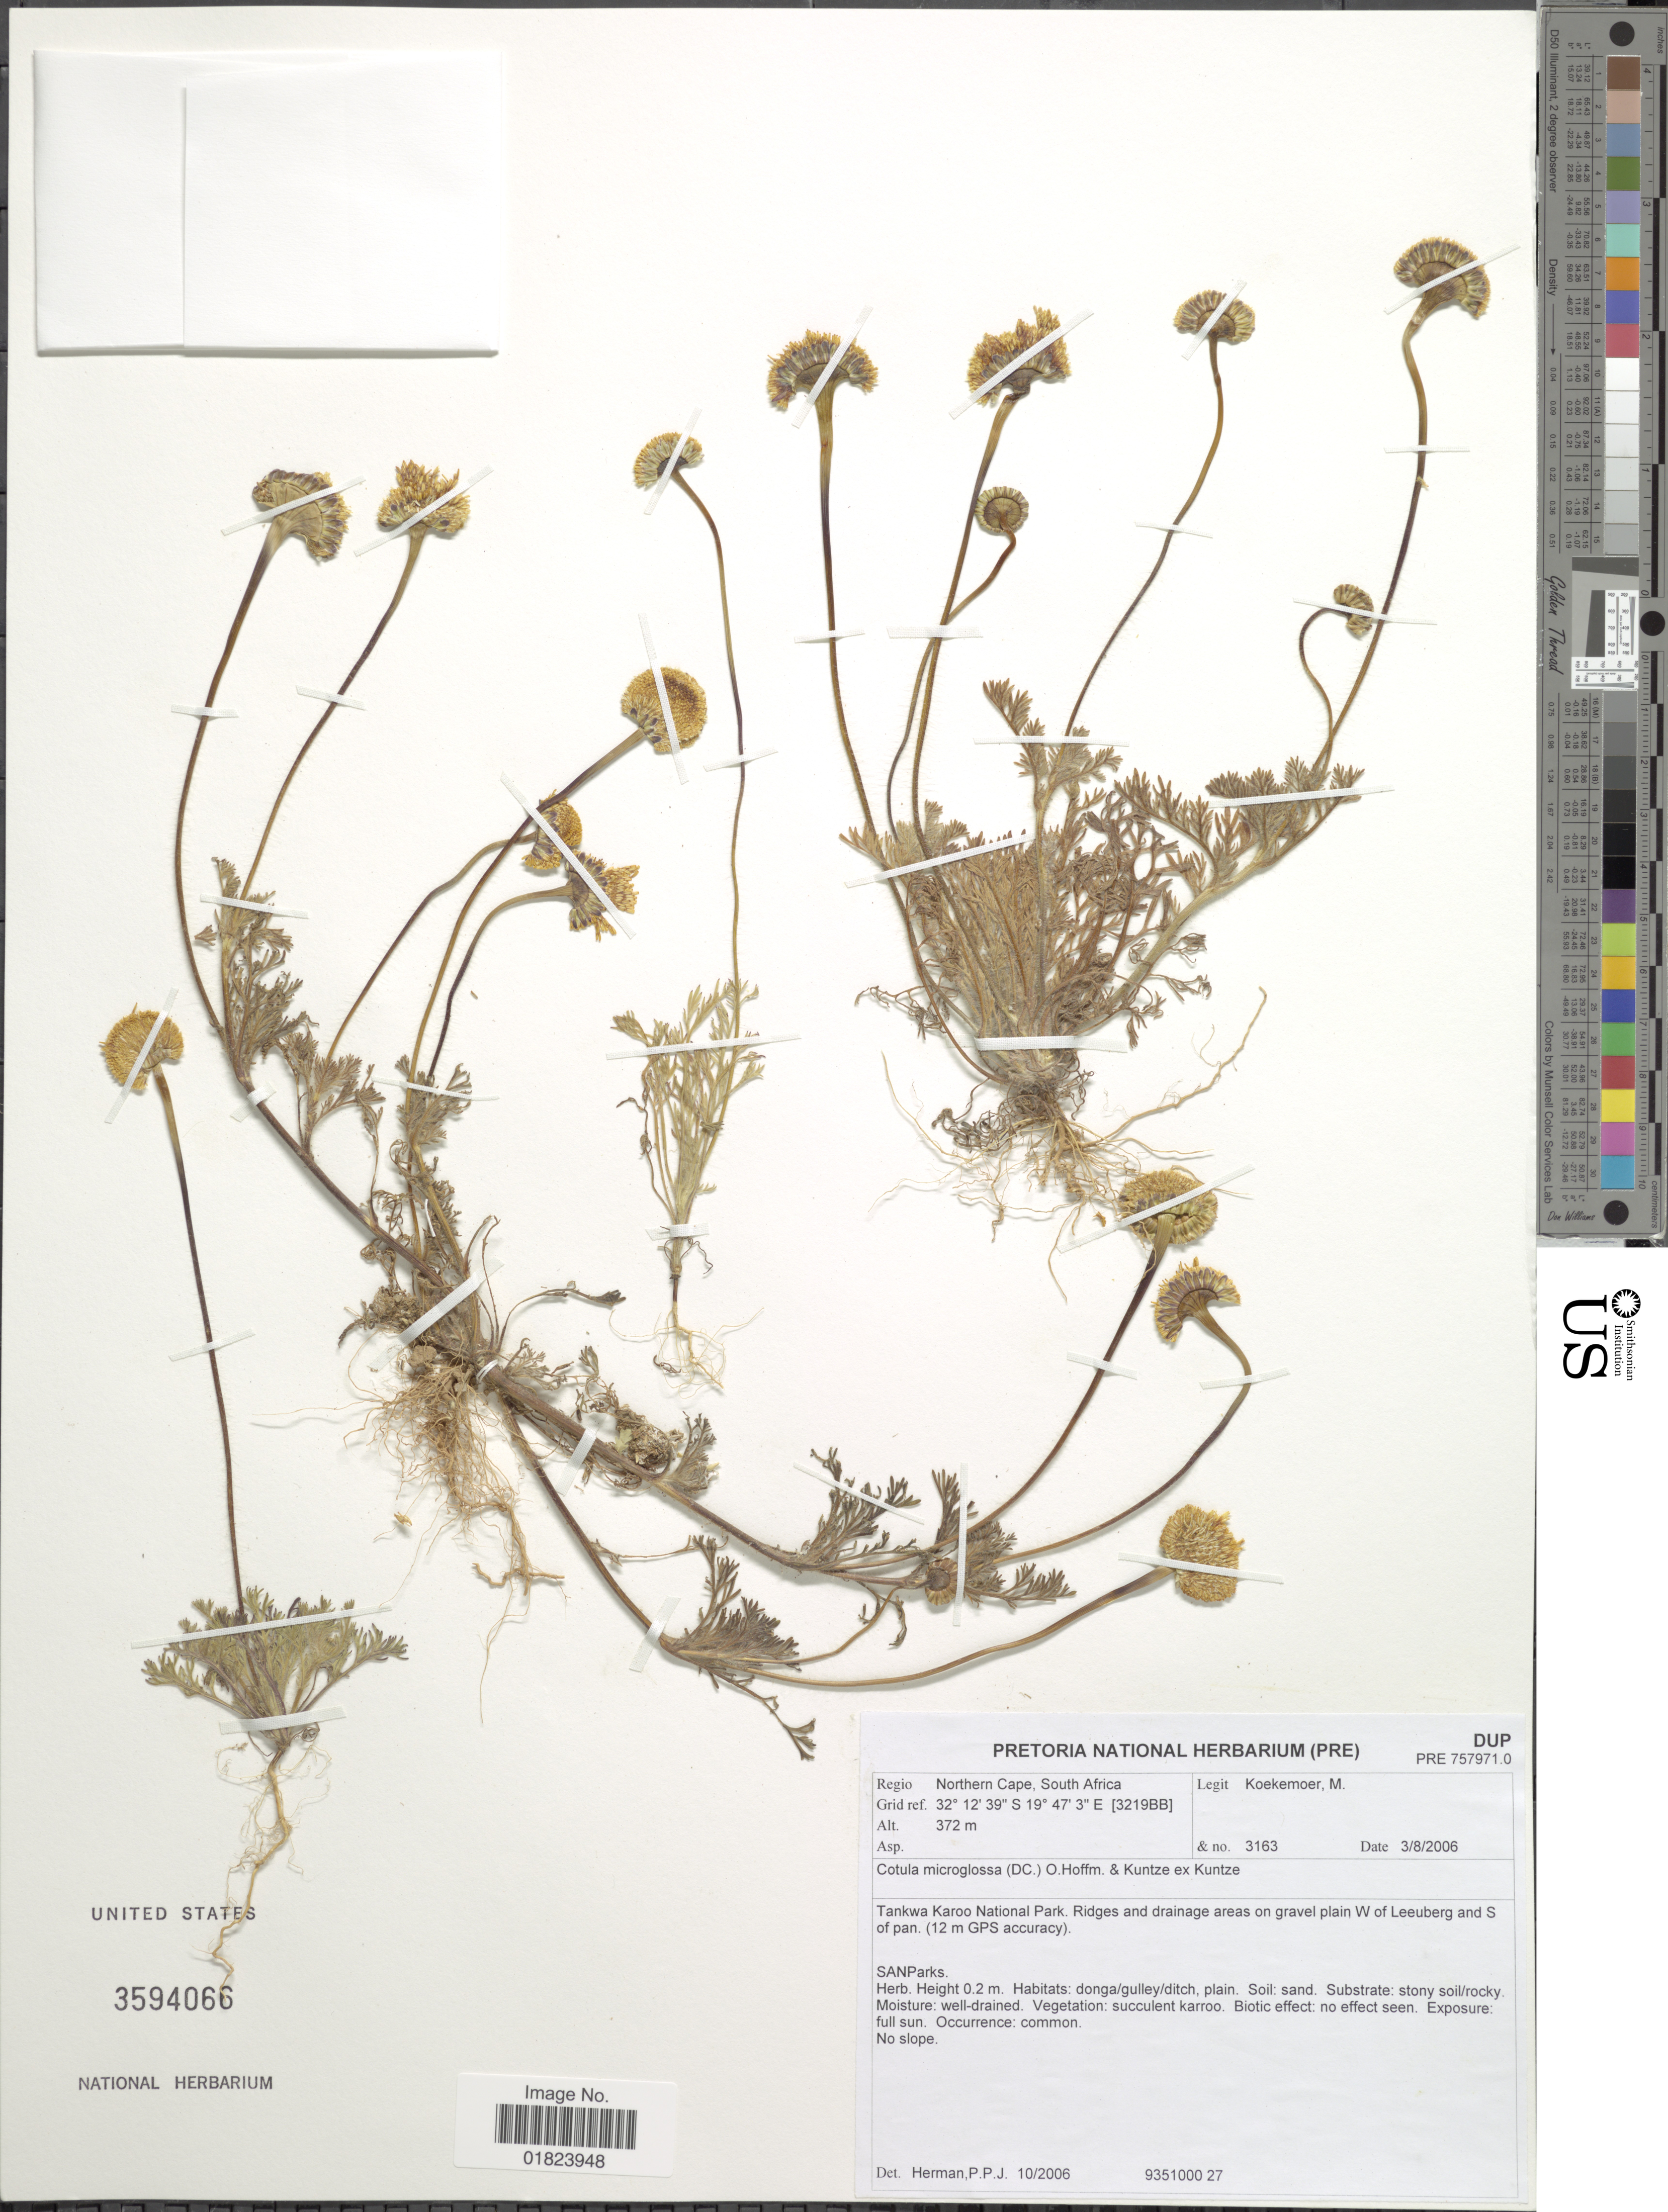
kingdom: Plantae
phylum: Tracheophyta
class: Magnoliopsida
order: Asterales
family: Asteraceae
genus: Cotula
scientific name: Cotula microglossa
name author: O. Hoffm. & Kuntze in Kuntze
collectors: M. Koekemoer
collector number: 3163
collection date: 2006-08-03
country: South Africa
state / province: Northern Cape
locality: Tankwa Karoo National Park, Ridges and drainage areas on gravel plain W of Leeuberg and S of pan.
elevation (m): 372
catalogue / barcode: US 3594066